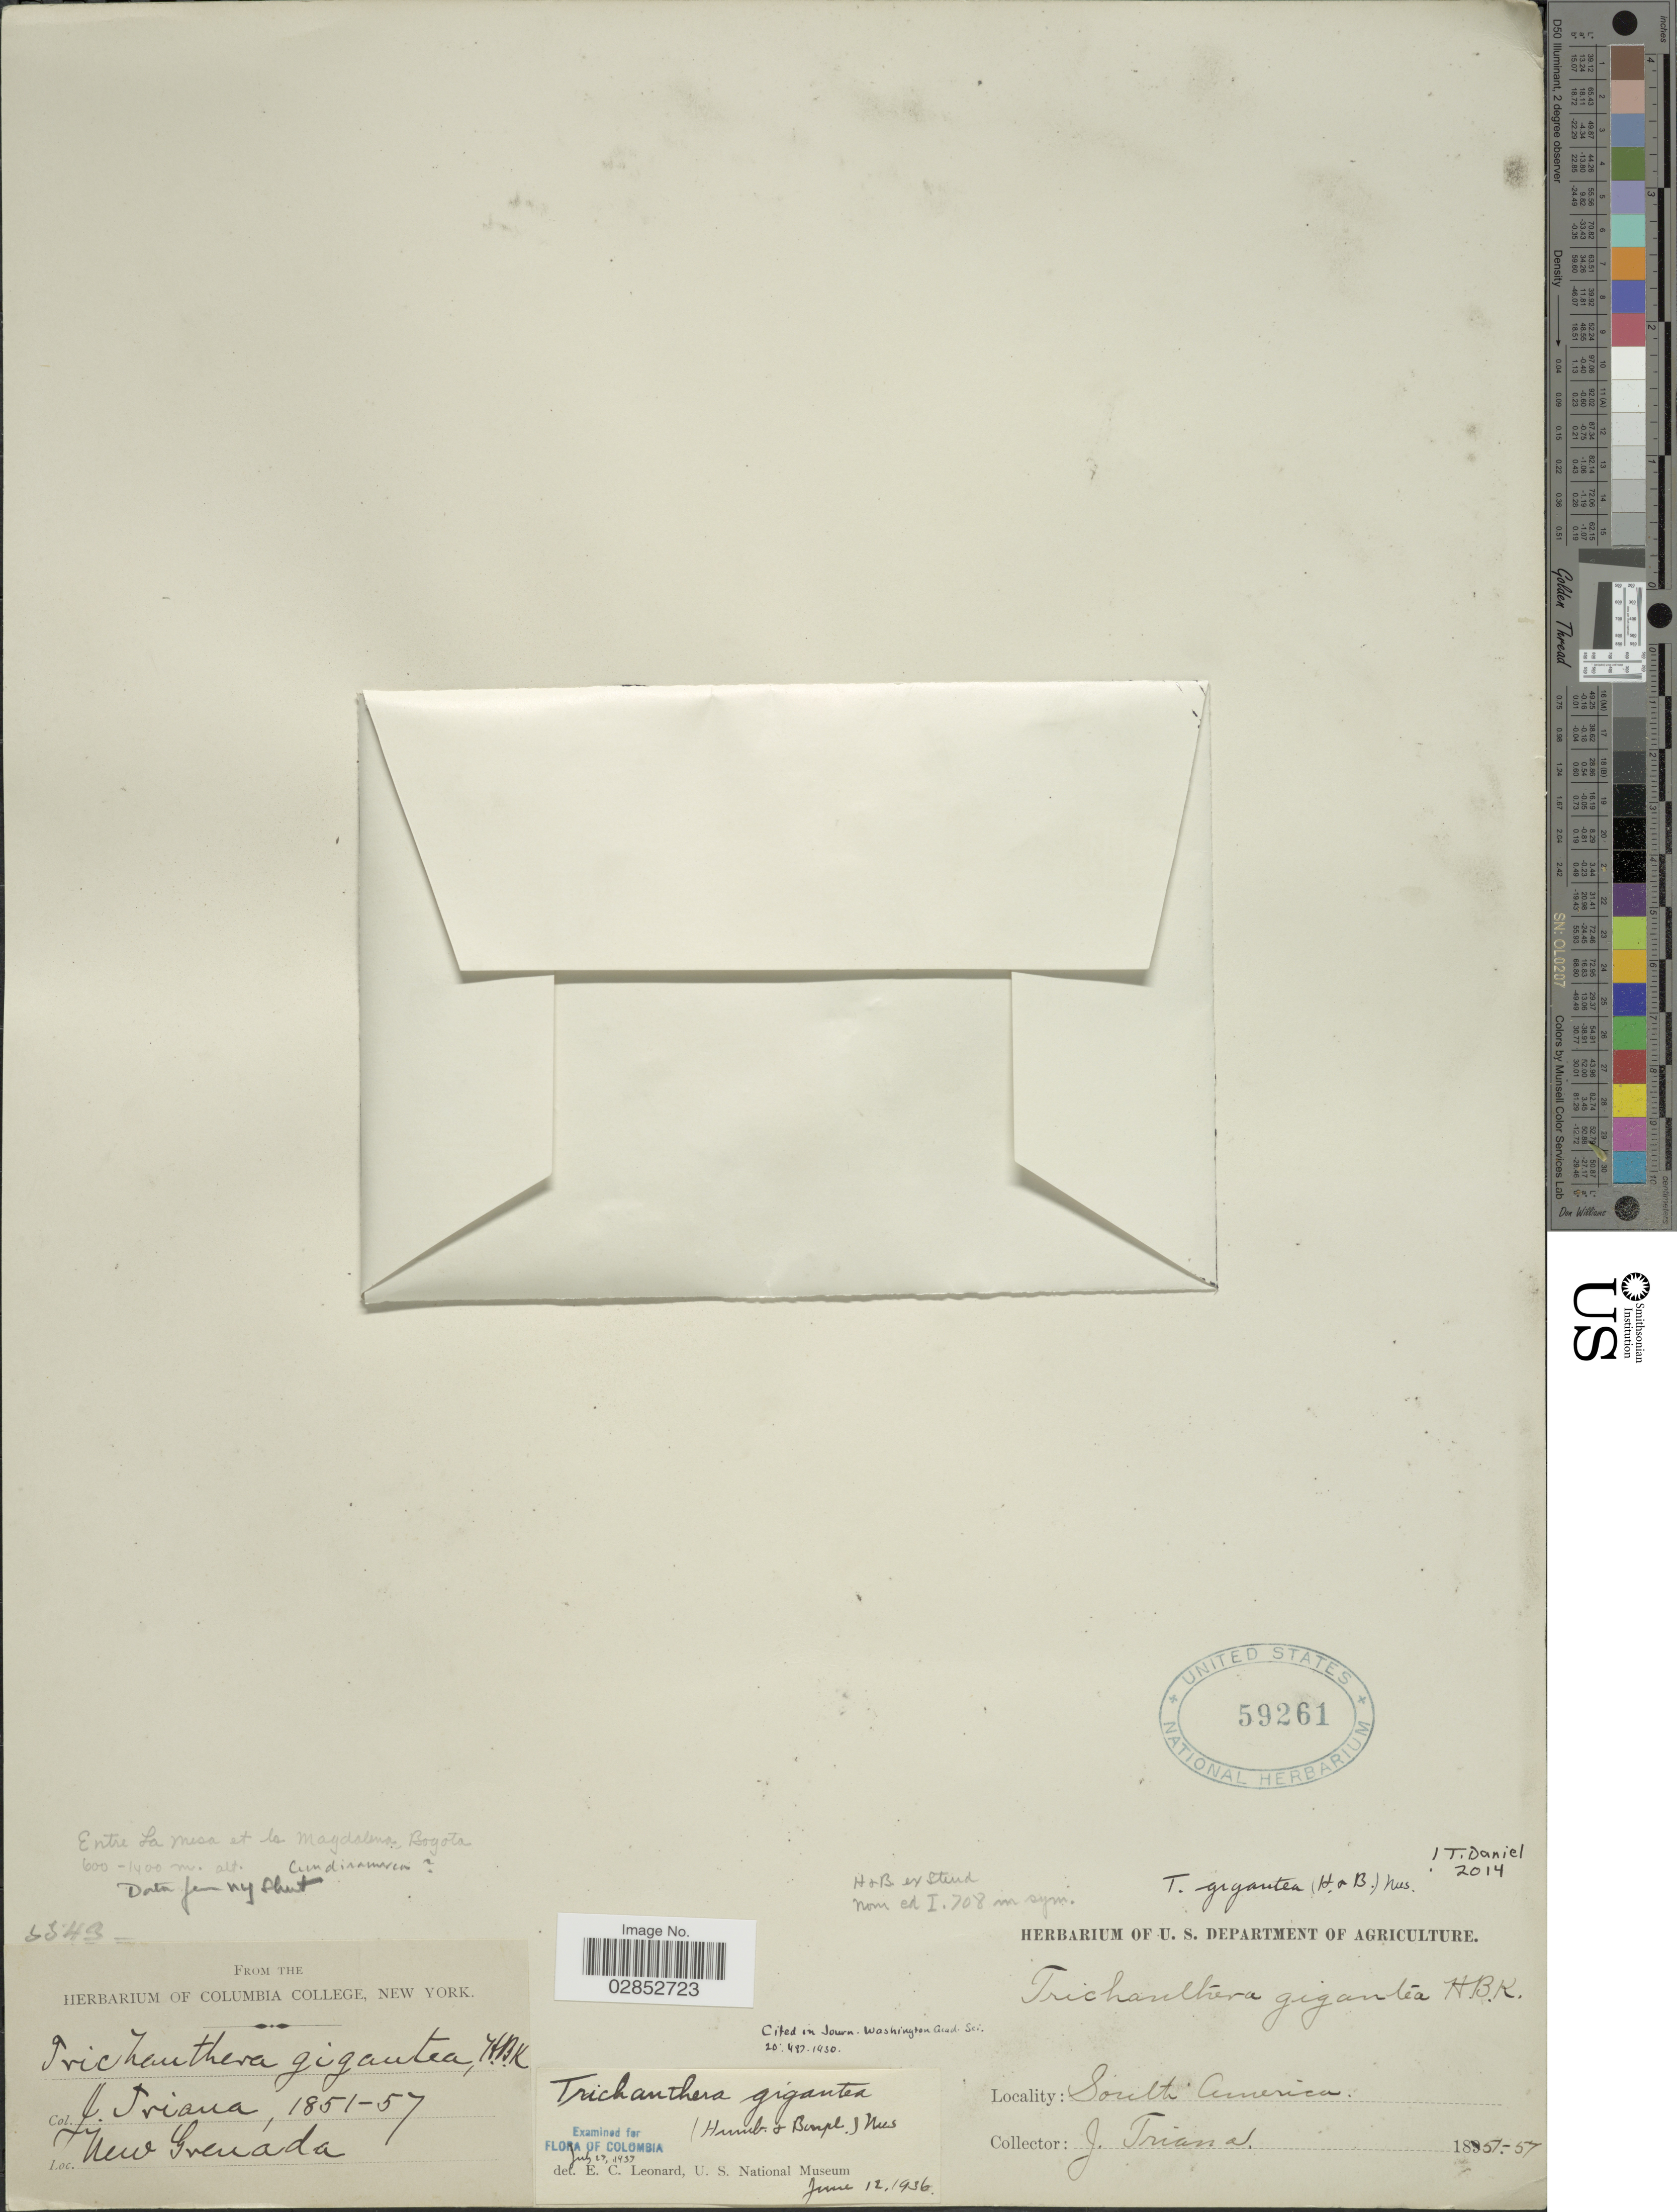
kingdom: Plantae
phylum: Tracheophyta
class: Magnoliopsida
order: Lamiales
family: Acanthaceae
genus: Trichanthera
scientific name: Trichanthera gigantea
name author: (Bonpl.) Nees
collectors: J. Triana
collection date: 1851/1857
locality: New Grenada. South America.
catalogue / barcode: US 59261